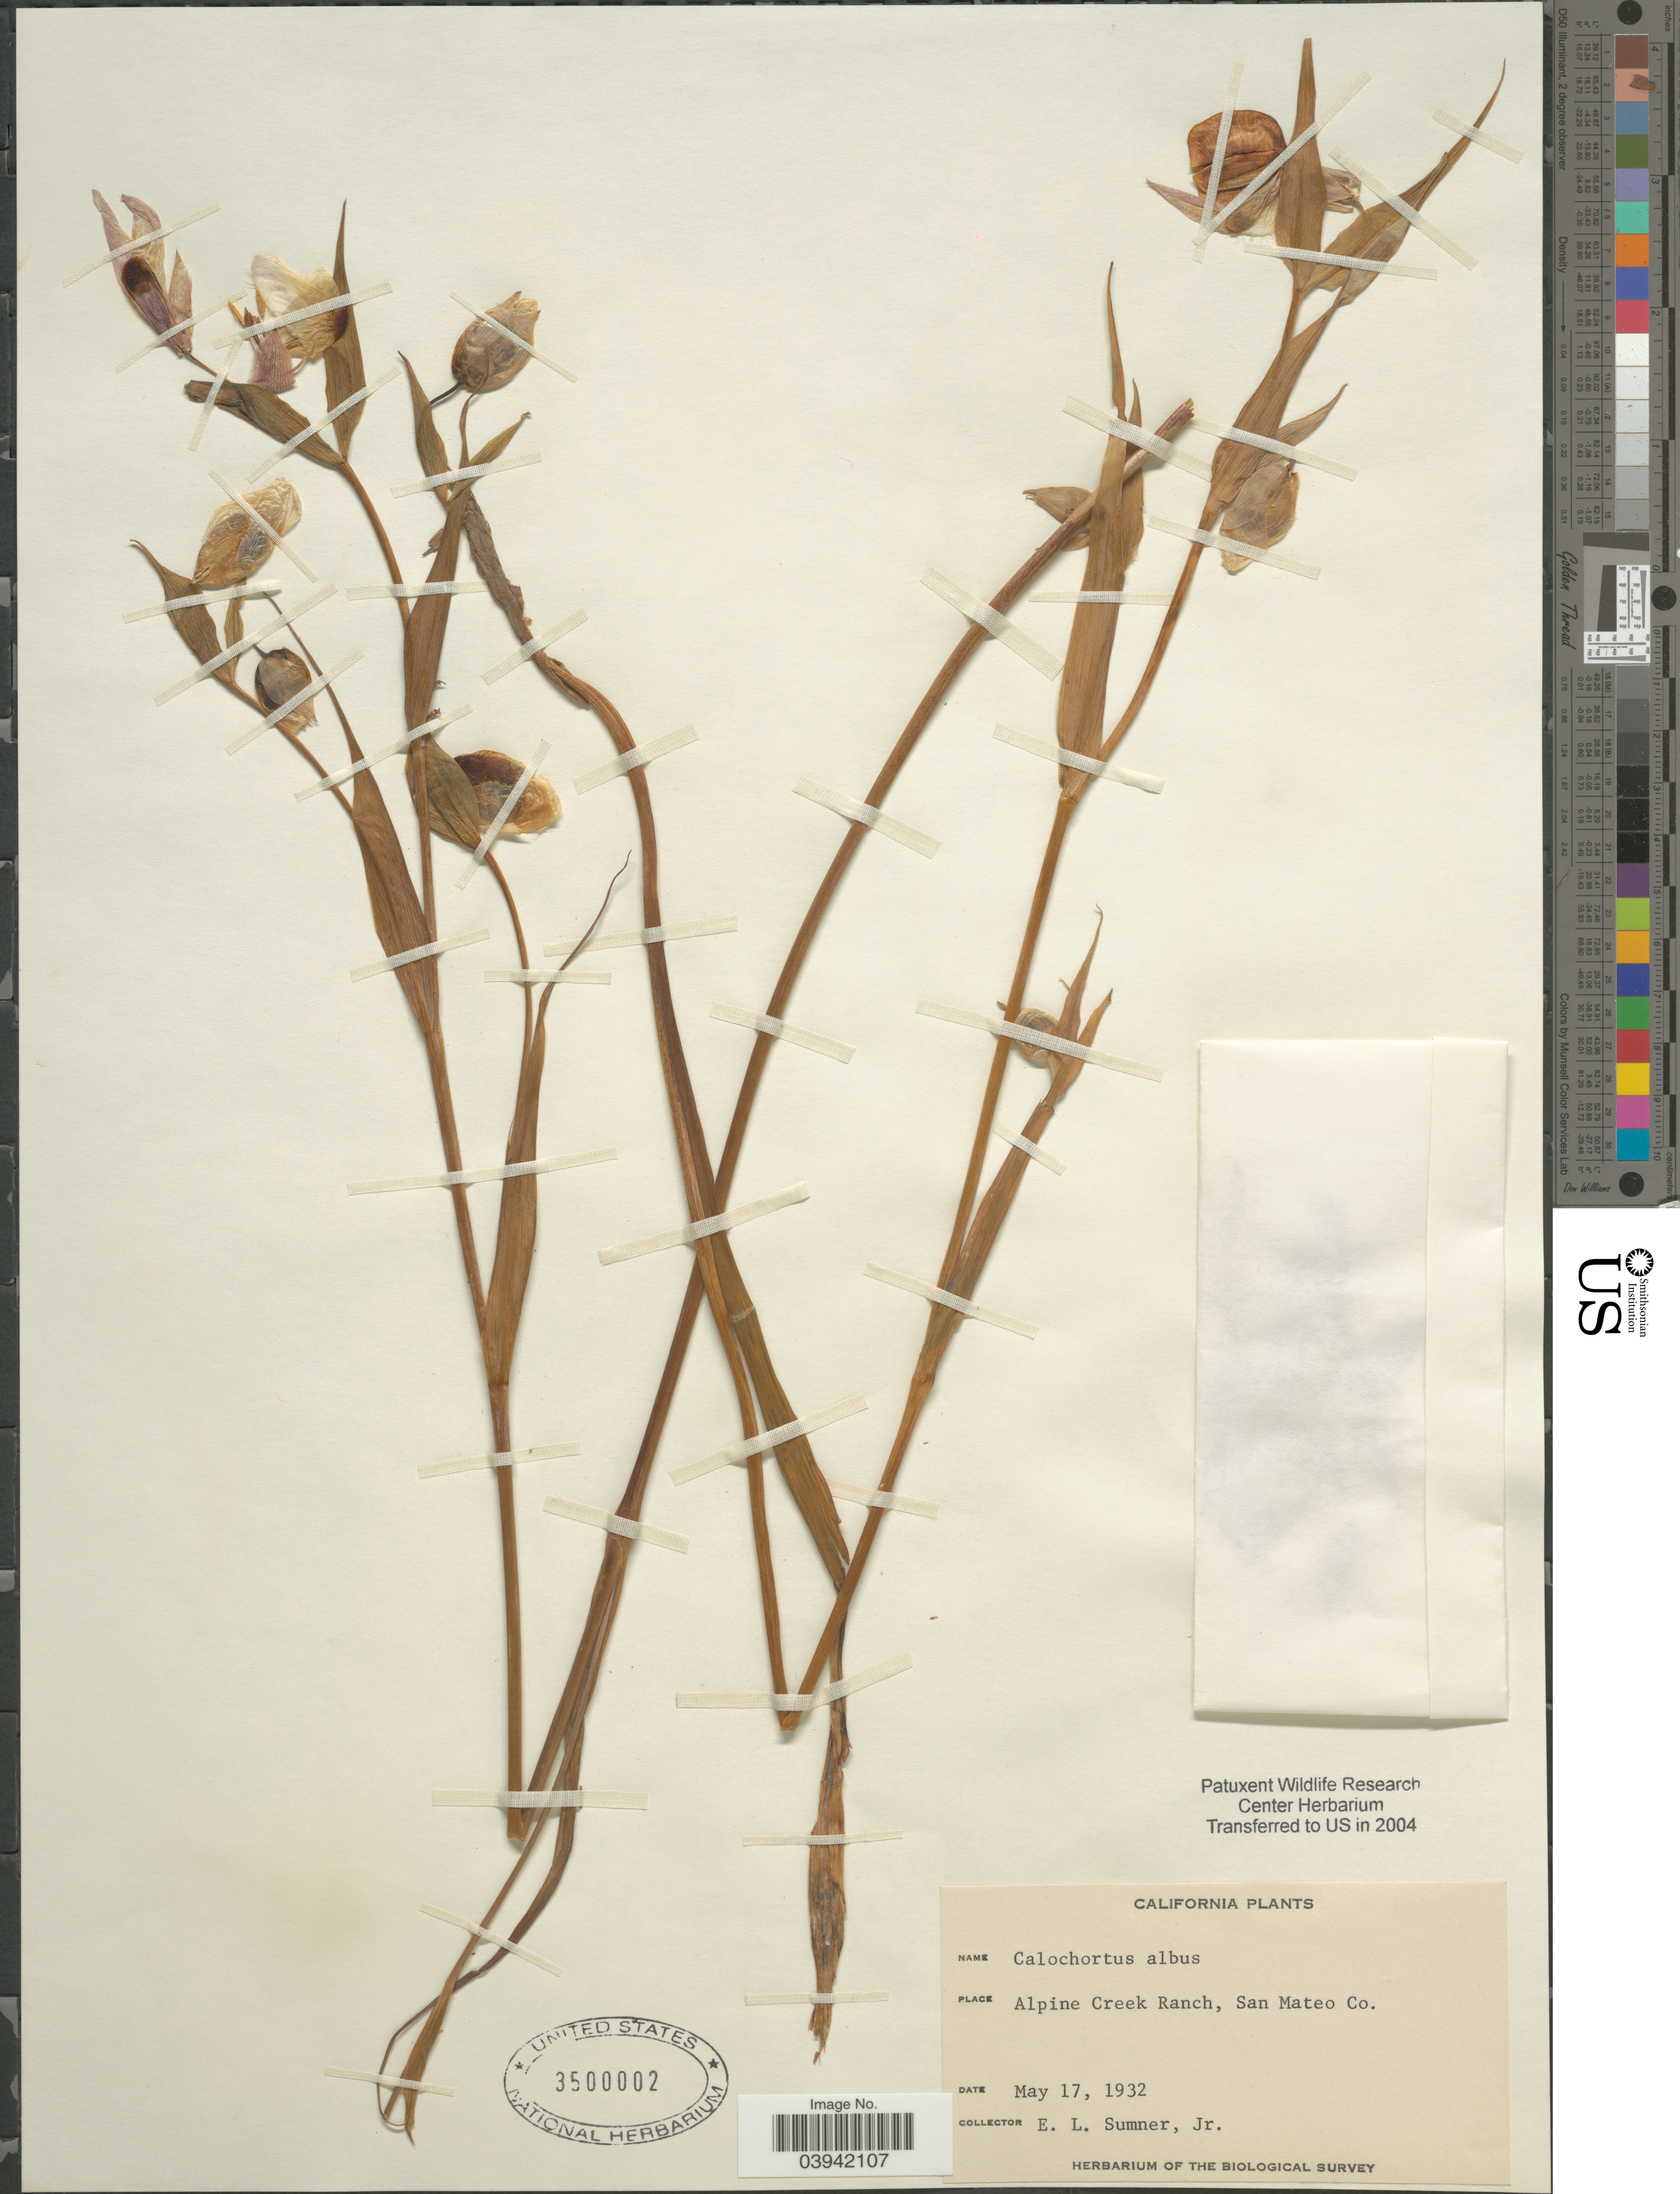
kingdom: Plantae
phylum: Tracheophyta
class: Liliopsida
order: Liliales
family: Liliaceae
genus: Calochortus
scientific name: Calochortus albus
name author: (Benth.) Douglas ex Benth.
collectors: E. Sumner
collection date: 1932-05-17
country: United States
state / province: California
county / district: San Mateo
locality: Alpine Creek Ranch, San Mateo Co.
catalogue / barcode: US 3500002